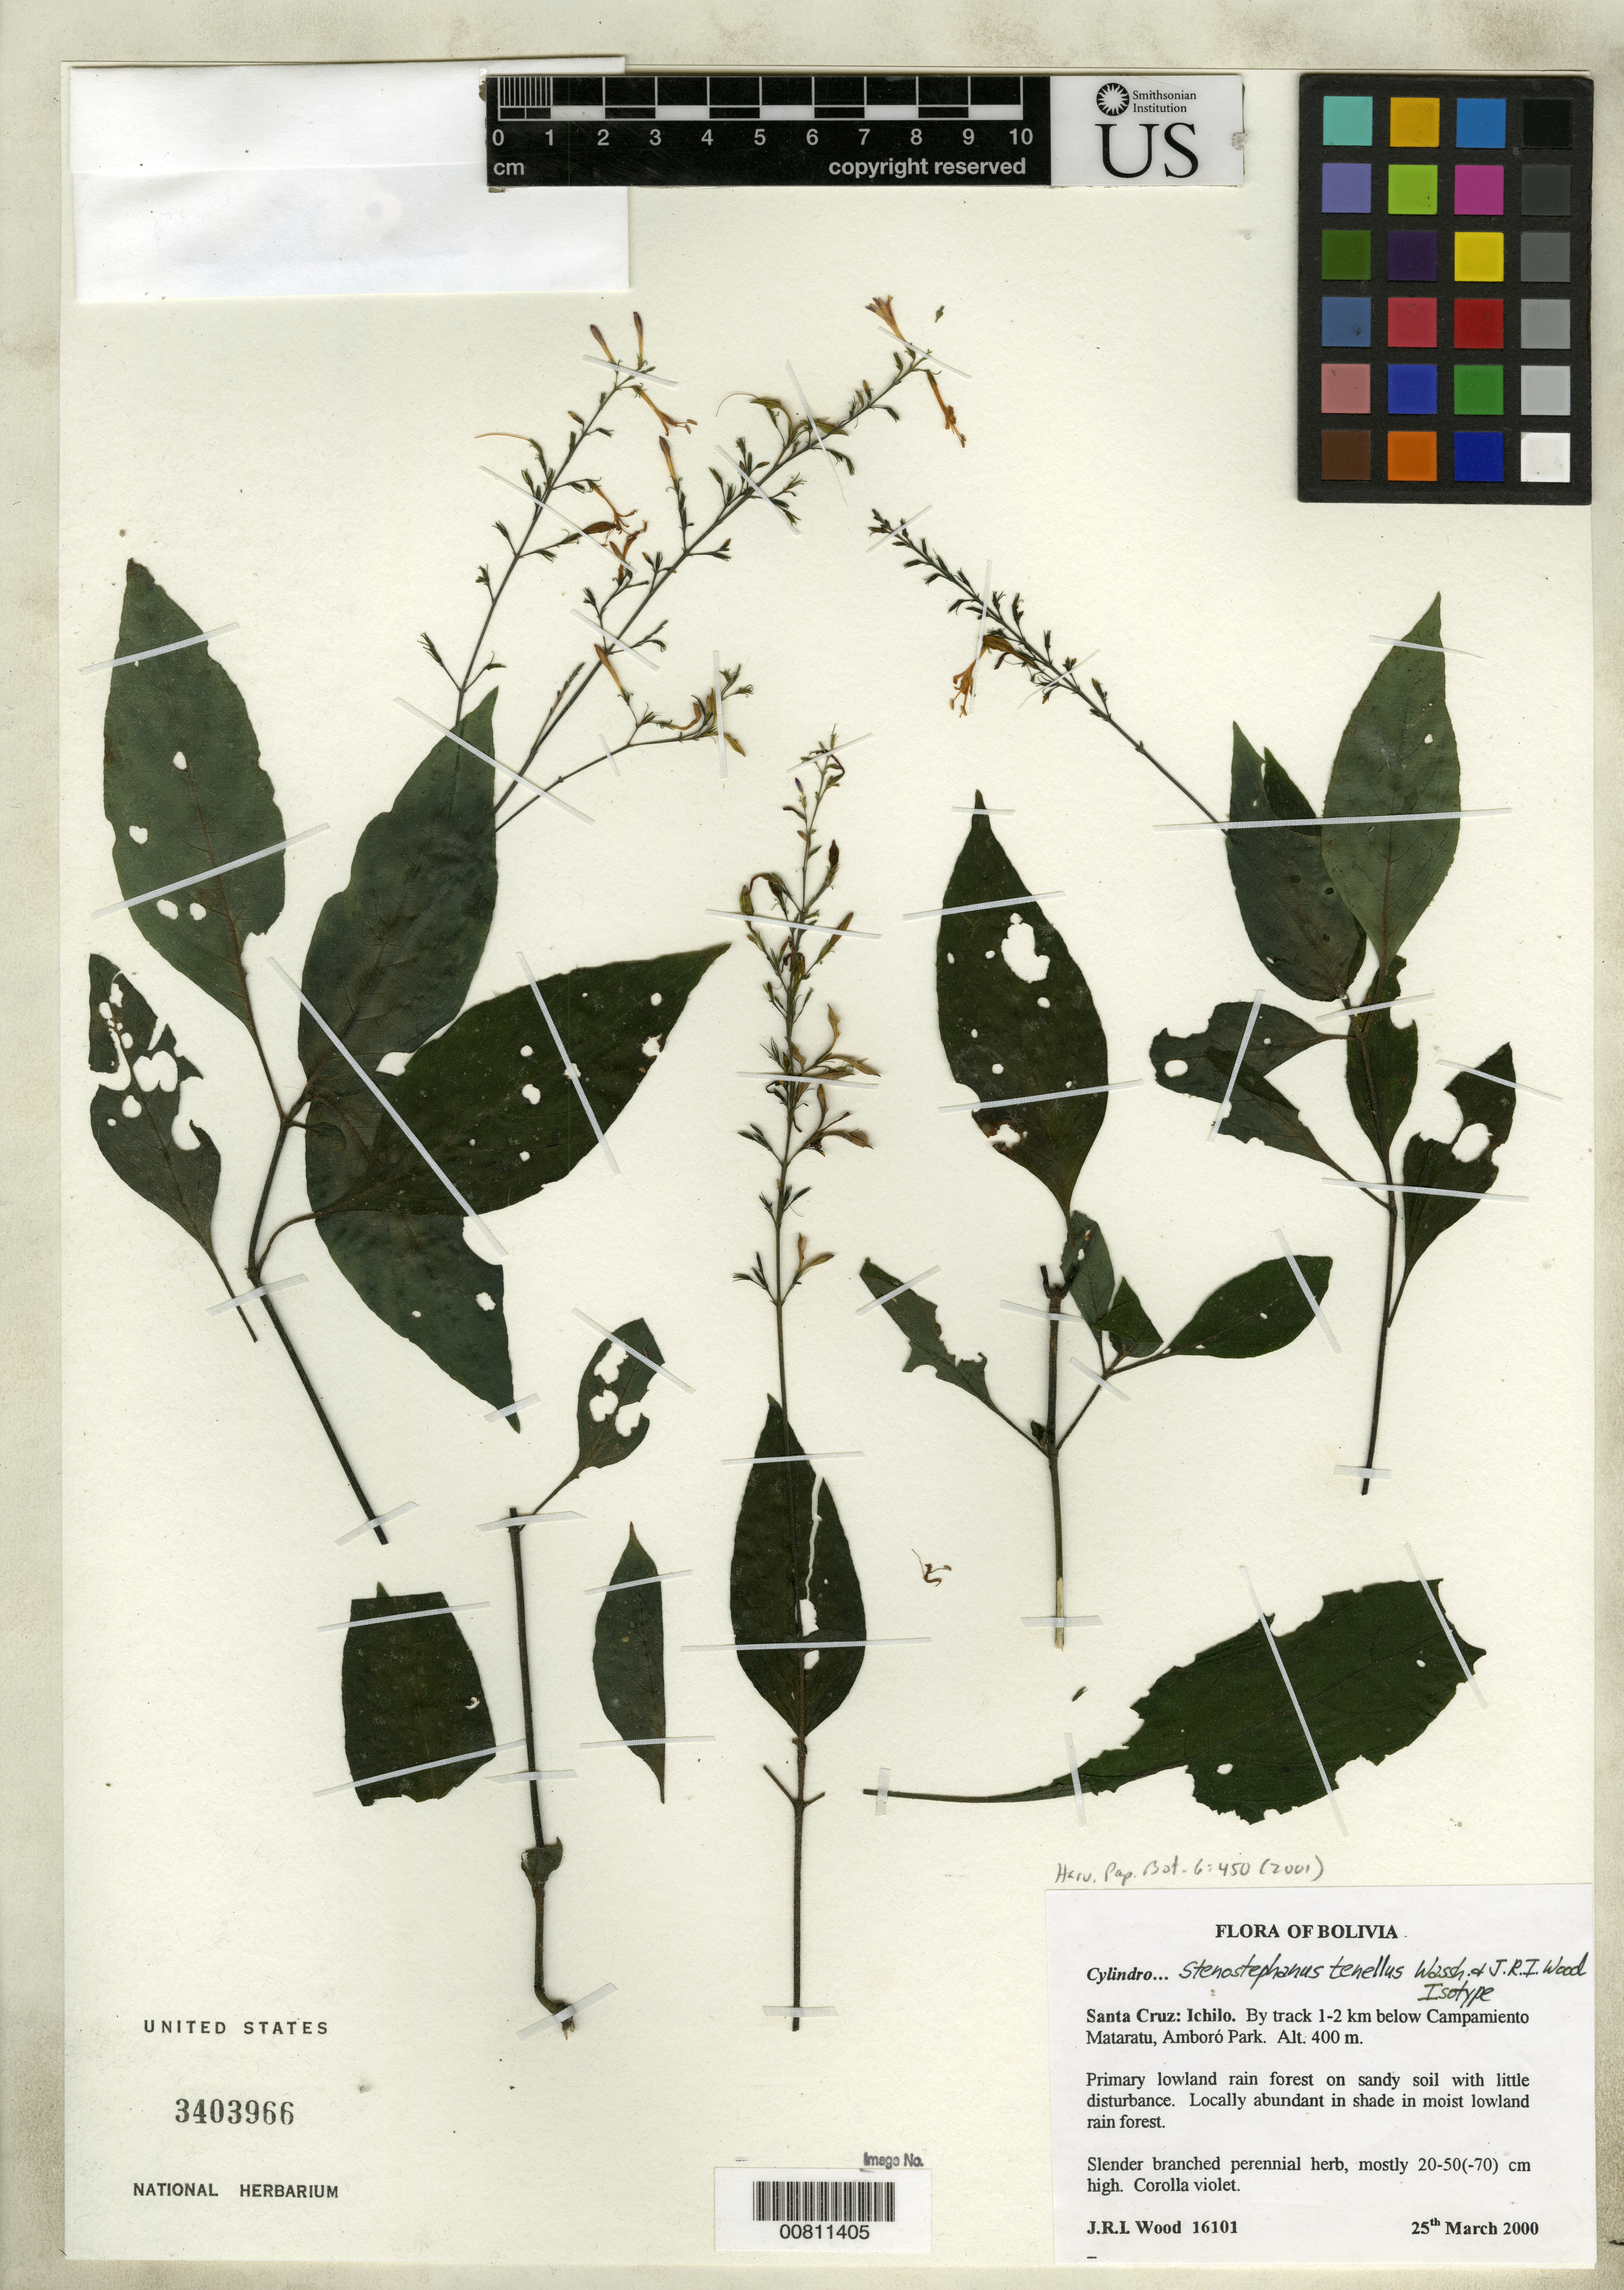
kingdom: Plantae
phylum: Tracheophyta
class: Magnoliopsida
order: Lamiales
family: Acanthaceae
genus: Stenostephanus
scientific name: Stenostephanus tenellus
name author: Wassh. & J.R.I. Wood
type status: Isotype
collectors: J. R. I. Wood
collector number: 16101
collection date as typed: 25 Mar 2000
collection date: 2000-03-25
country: Bolivia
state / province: Santa Cruz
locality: Santa Cruz: Ichilo. By track 1-2 km below Campamiento Mataratu, Amboró Park.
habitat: Primary lowland rain forest on sandy soil with little disturbance. Locally abundant in shade in moist lowland rain forest.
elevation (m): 400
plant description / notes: Holotype at K.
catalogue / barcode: US 3403966